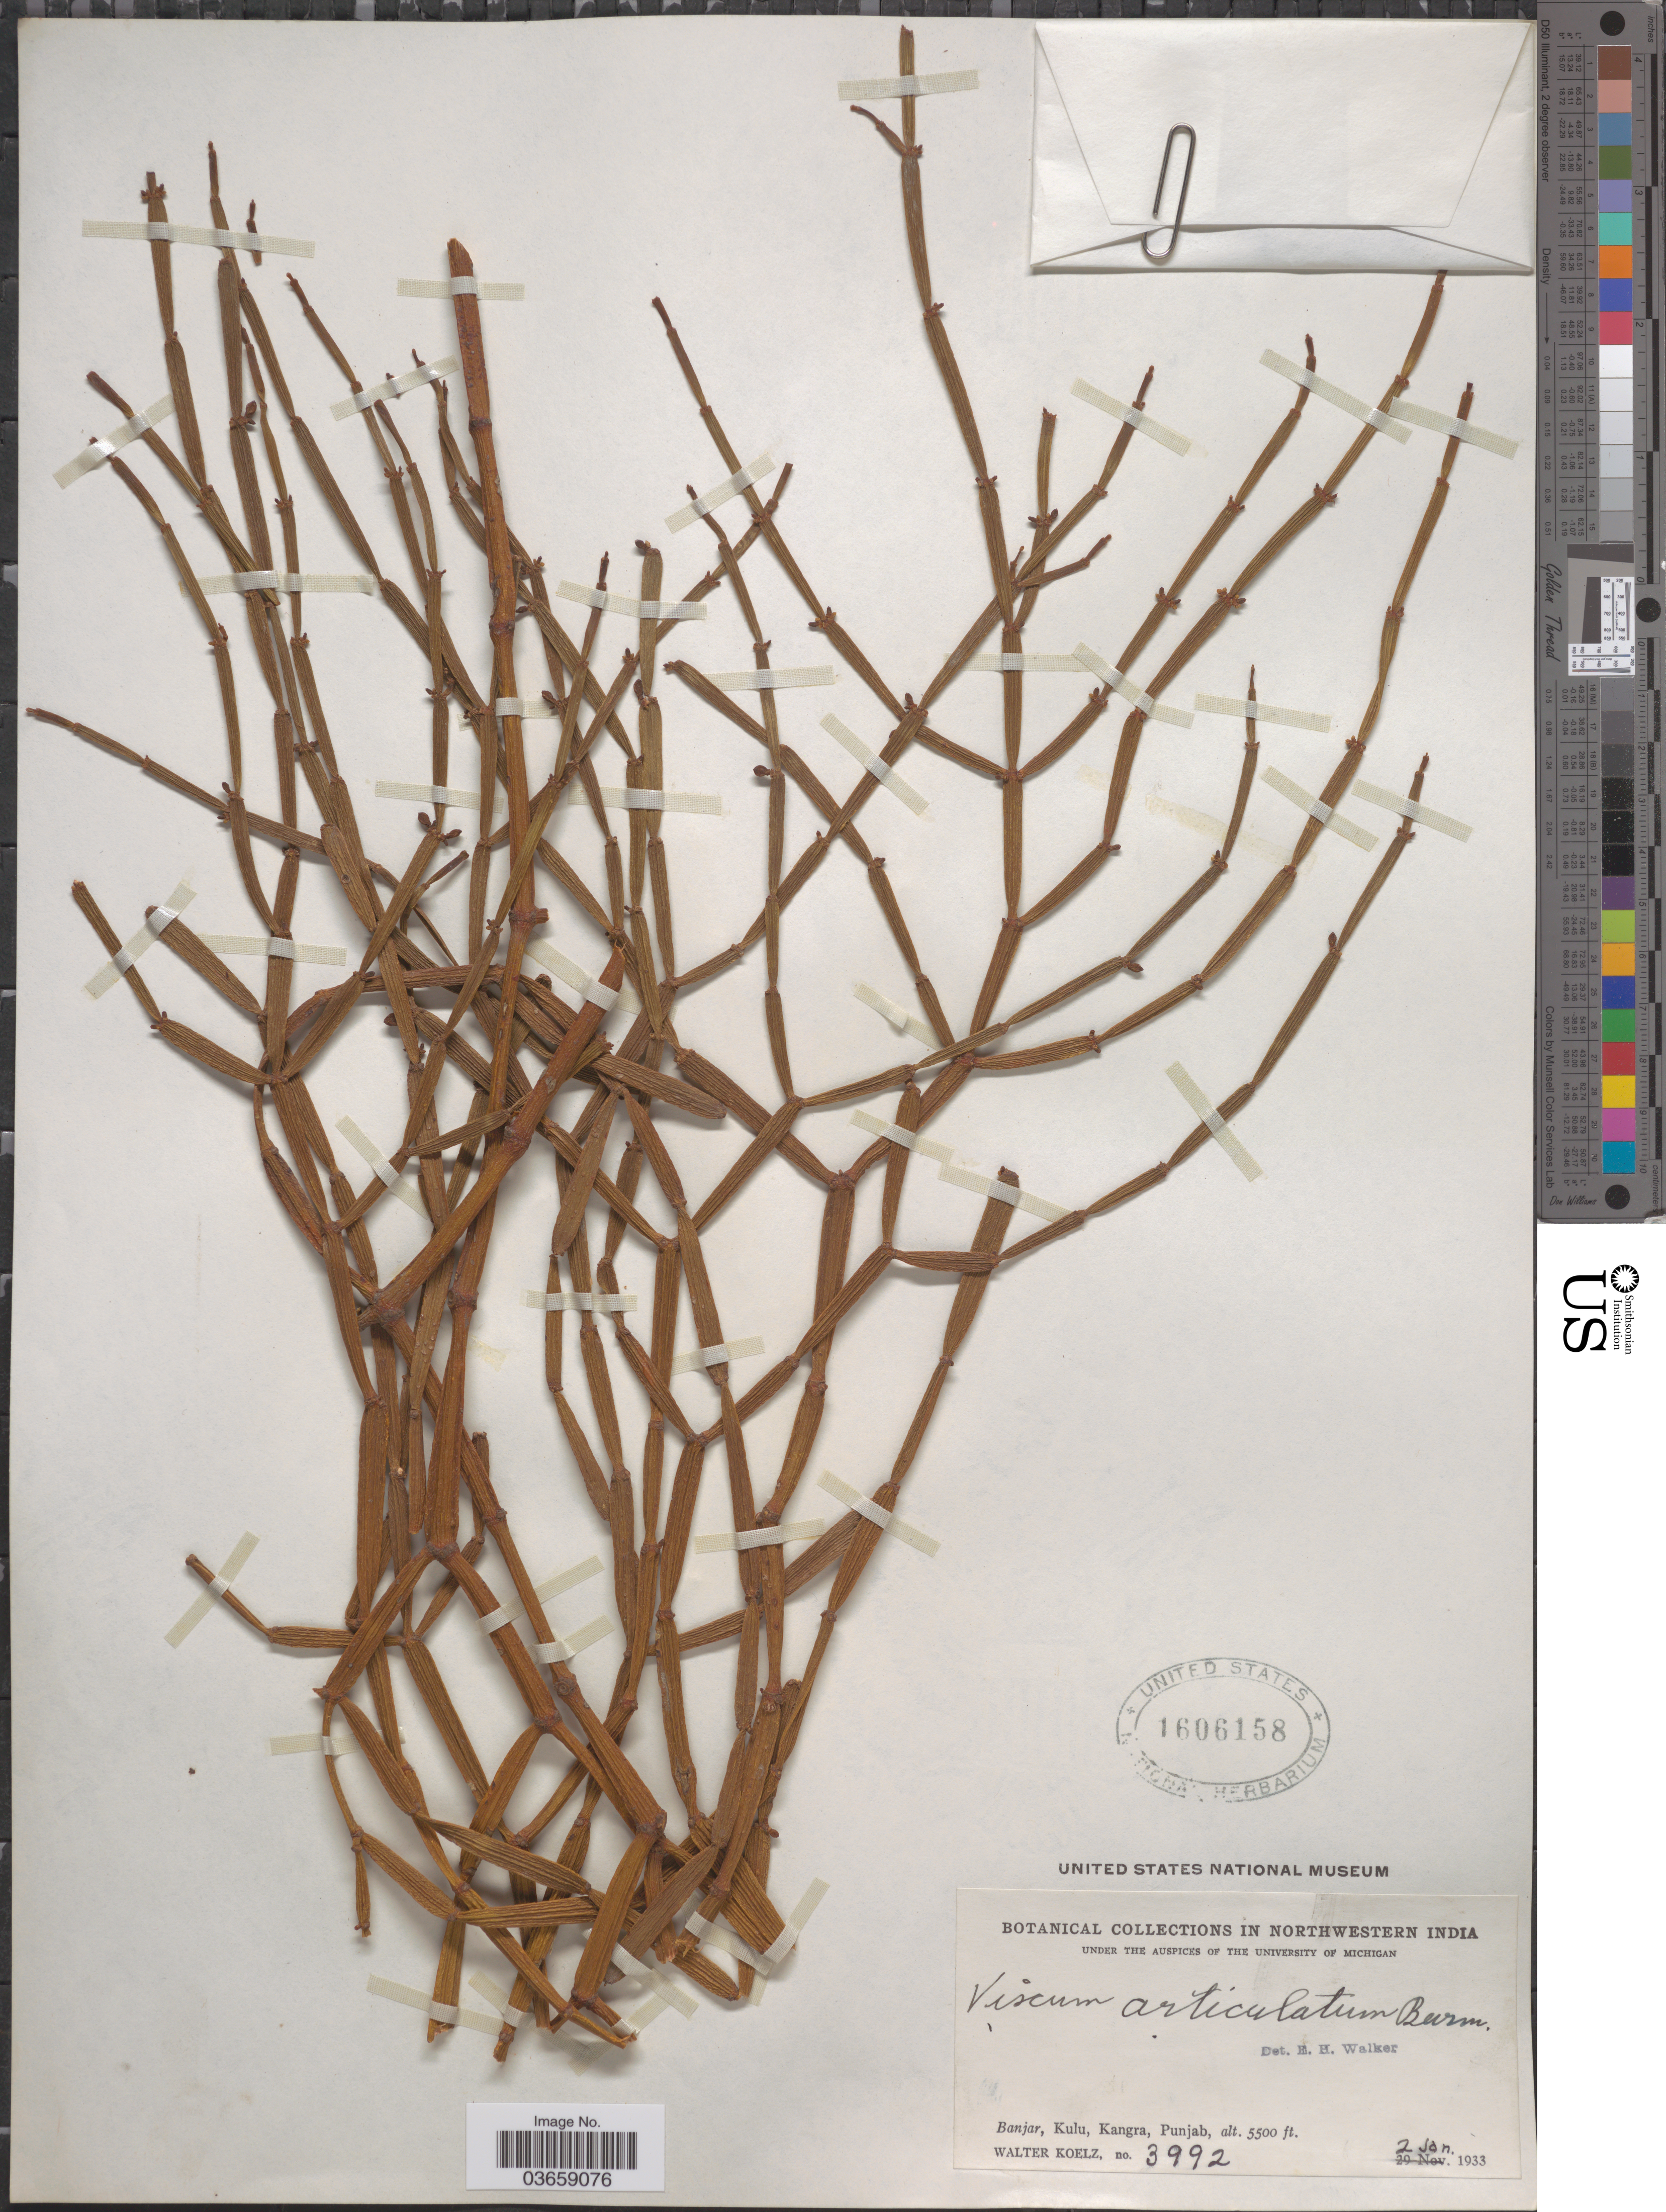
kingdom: Plantae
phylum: Tracheophyta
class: Magnoliopsida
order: Santalales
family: Viscaceae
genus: Viscum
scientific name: Viscum articulatum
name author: Burm. f.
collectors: W. N. Koelz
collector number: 3992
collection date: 1933-01-02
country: India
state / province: Punjab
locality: Northwestern India. Banjar, Kulu, Kangra.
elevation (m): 1676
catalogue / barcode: US 1606158